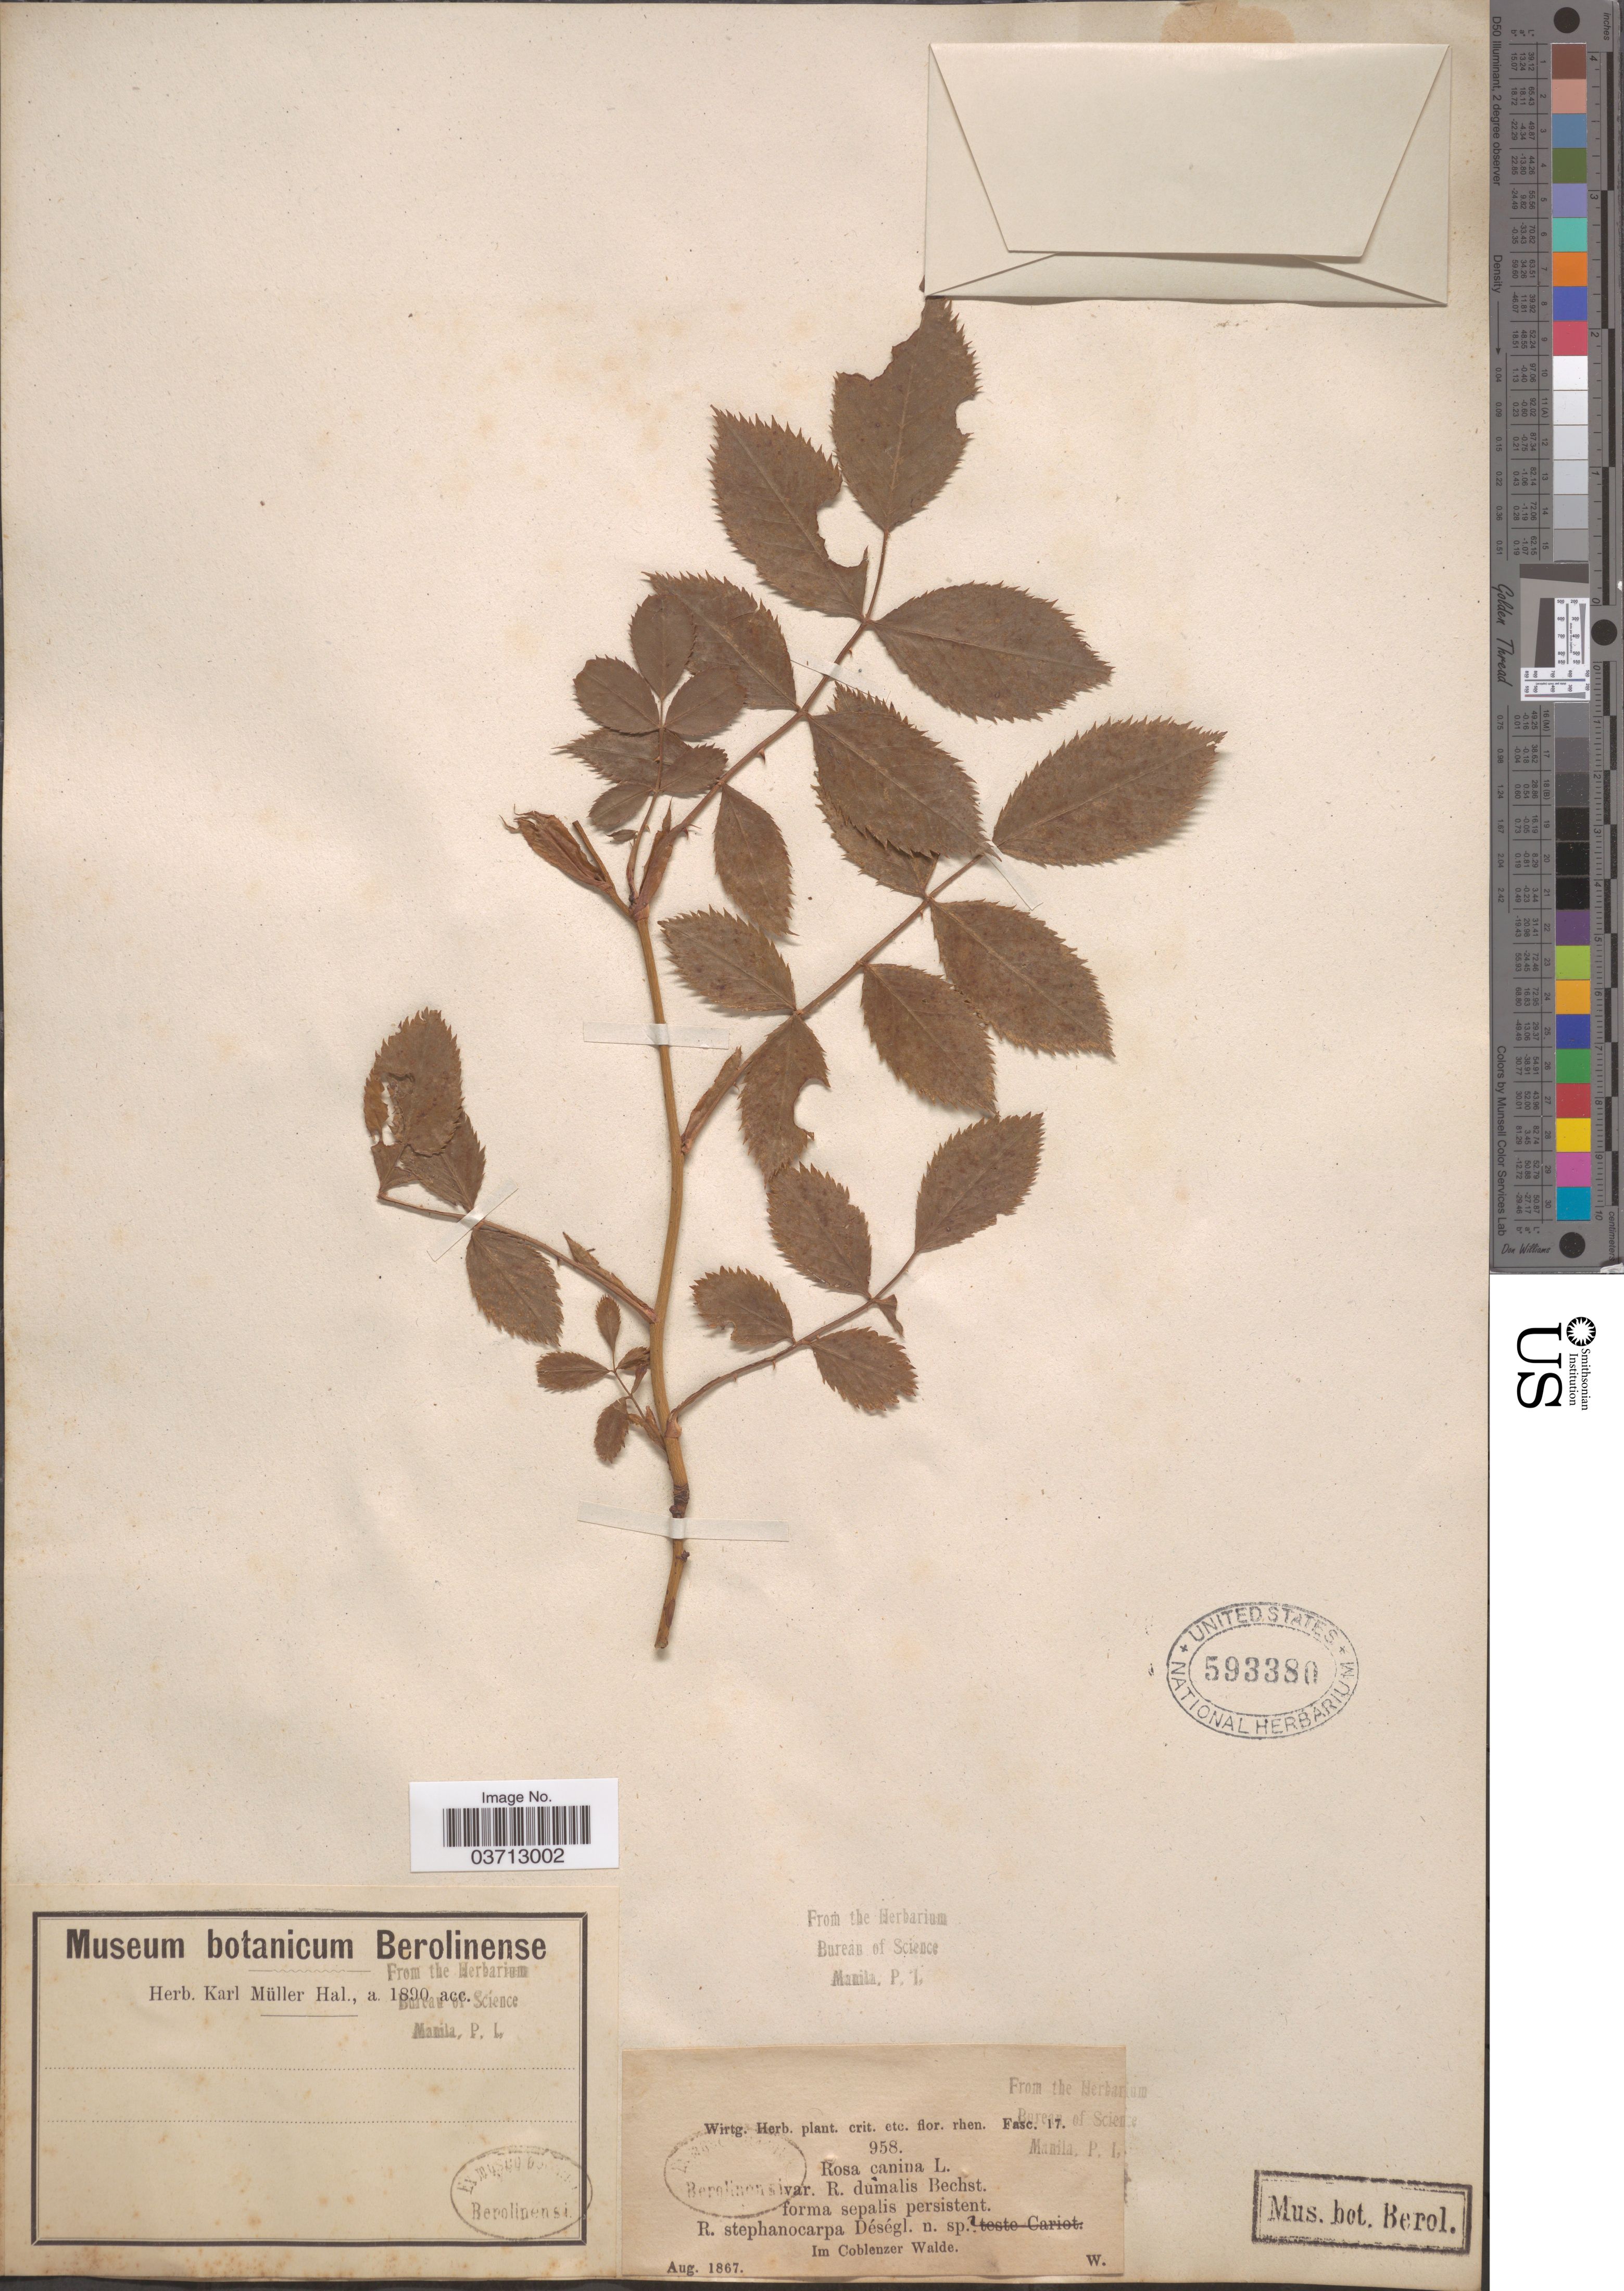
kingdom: Plantae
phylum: Tracheophyta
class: Magnoliopsida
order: Rosales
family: Rosaceae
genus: Rosa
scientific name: Rosa canina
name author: L.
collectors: Wirtg.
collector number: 958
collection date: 1867-08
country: Germany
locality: Im Coblenzer Walde.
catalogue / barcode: US 593380